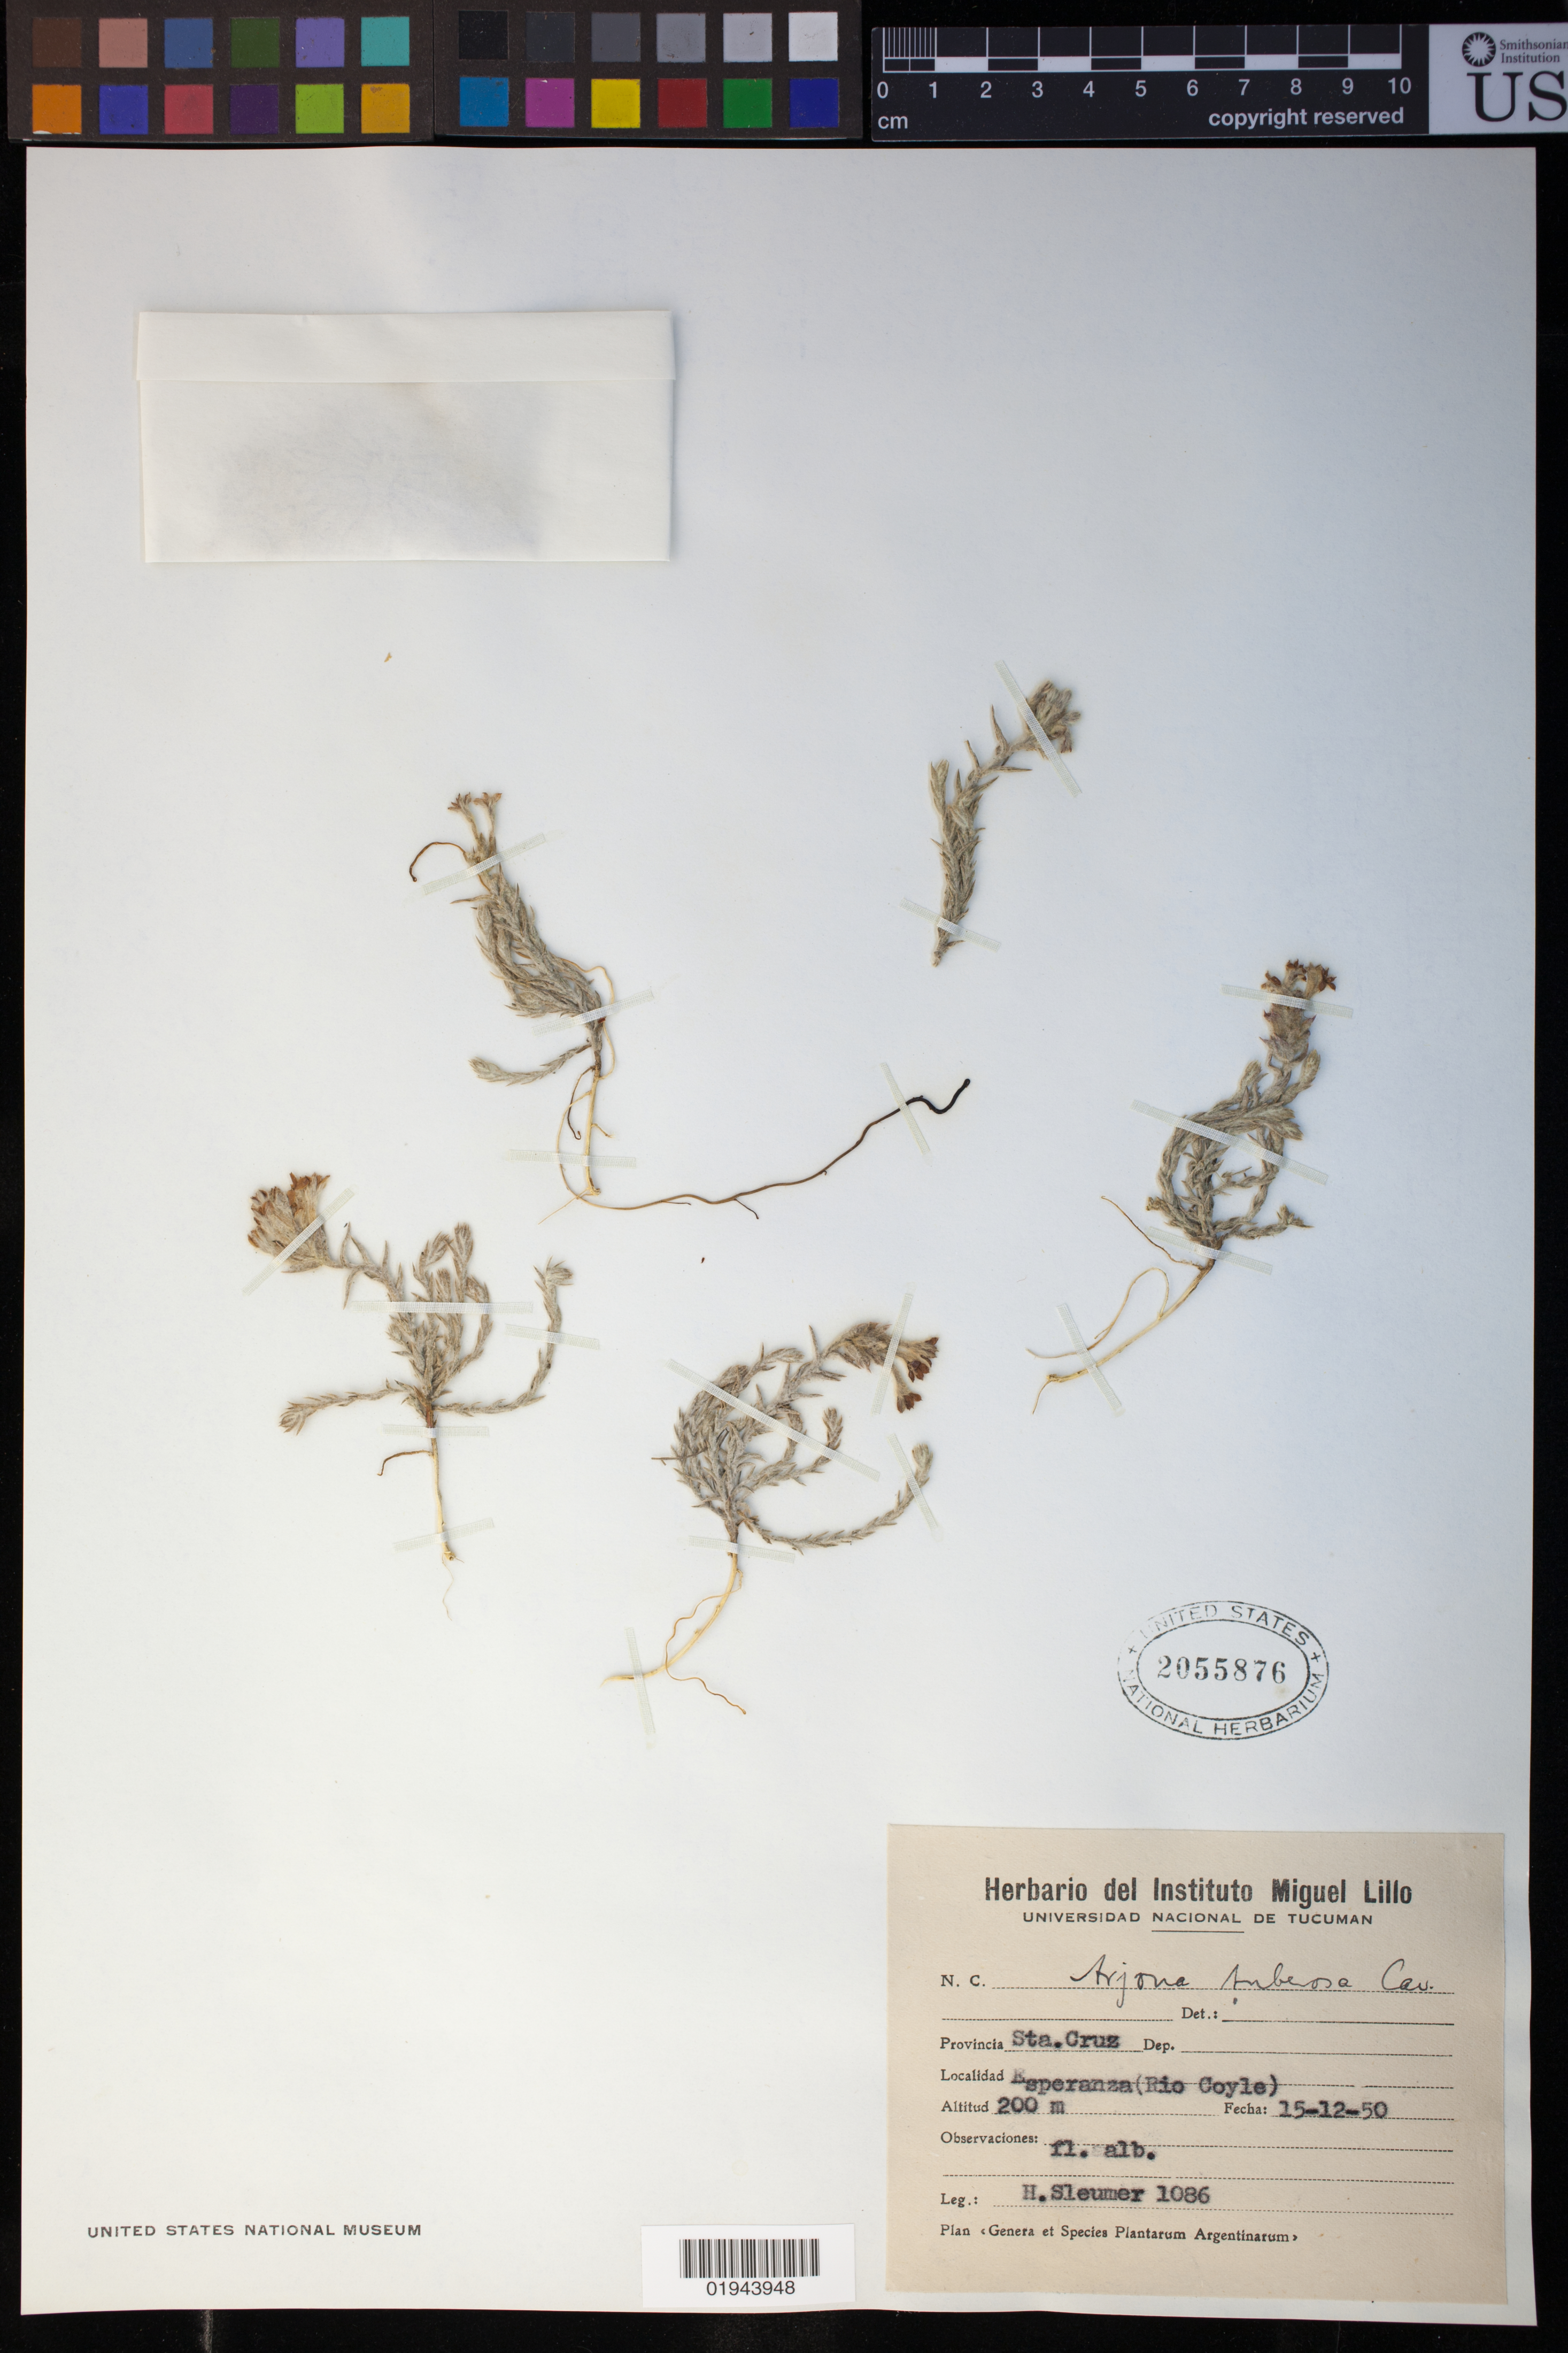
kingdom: Plantae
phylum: Tracheophyta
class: Magnoliopsida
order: Santalales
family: Schoepfiaceae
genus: Arjona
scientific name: Arjona tuberosa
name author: Cav.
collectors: H. O. Sleumer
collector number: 1086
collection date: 1950-12-15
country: Argentina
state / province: Santa Cruz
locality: Esperanza (Rio Coyle)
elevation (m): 200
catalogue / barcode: US 2055876